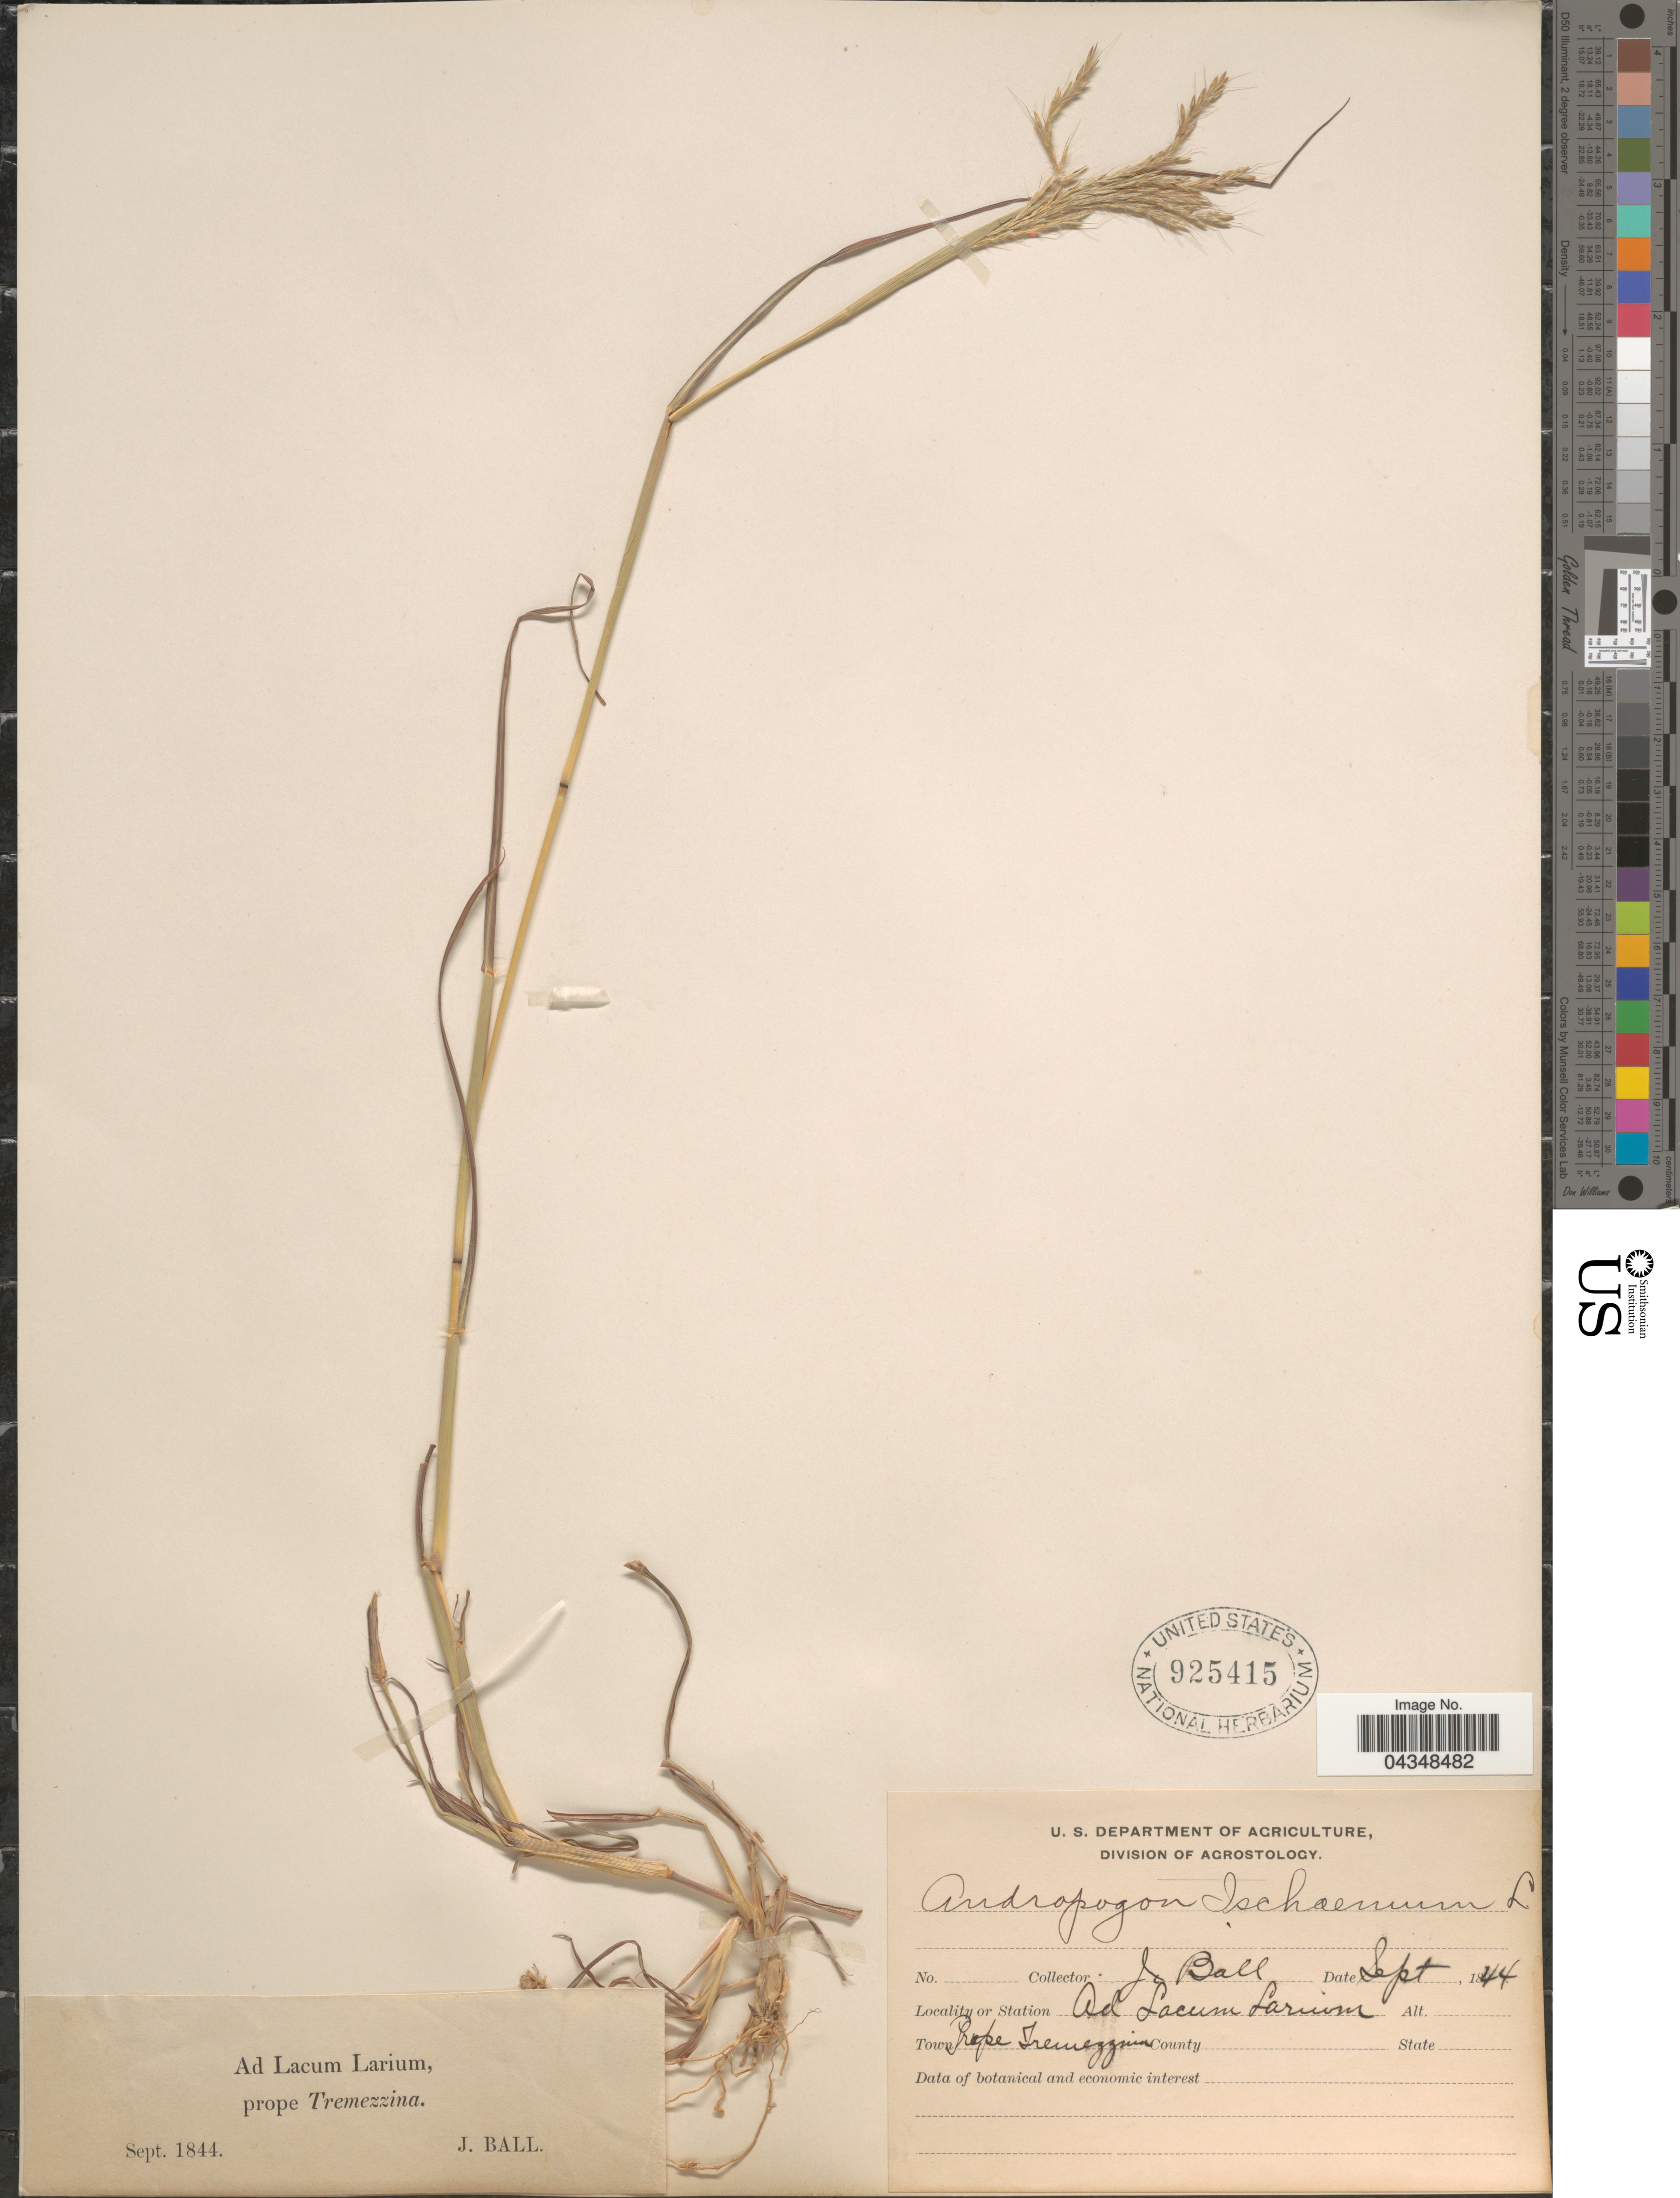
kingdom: Plantae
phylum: Tracheophyta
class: Liliopsida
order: Poales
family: Poaceae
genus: Bothriochloa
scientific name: Bothriochloa ischaemum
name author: (L.) Keng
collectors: J. Ball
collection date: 1844-09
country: Italy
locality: Ad Lacum Larium, prope Tremezzina.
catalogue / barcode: US 925415